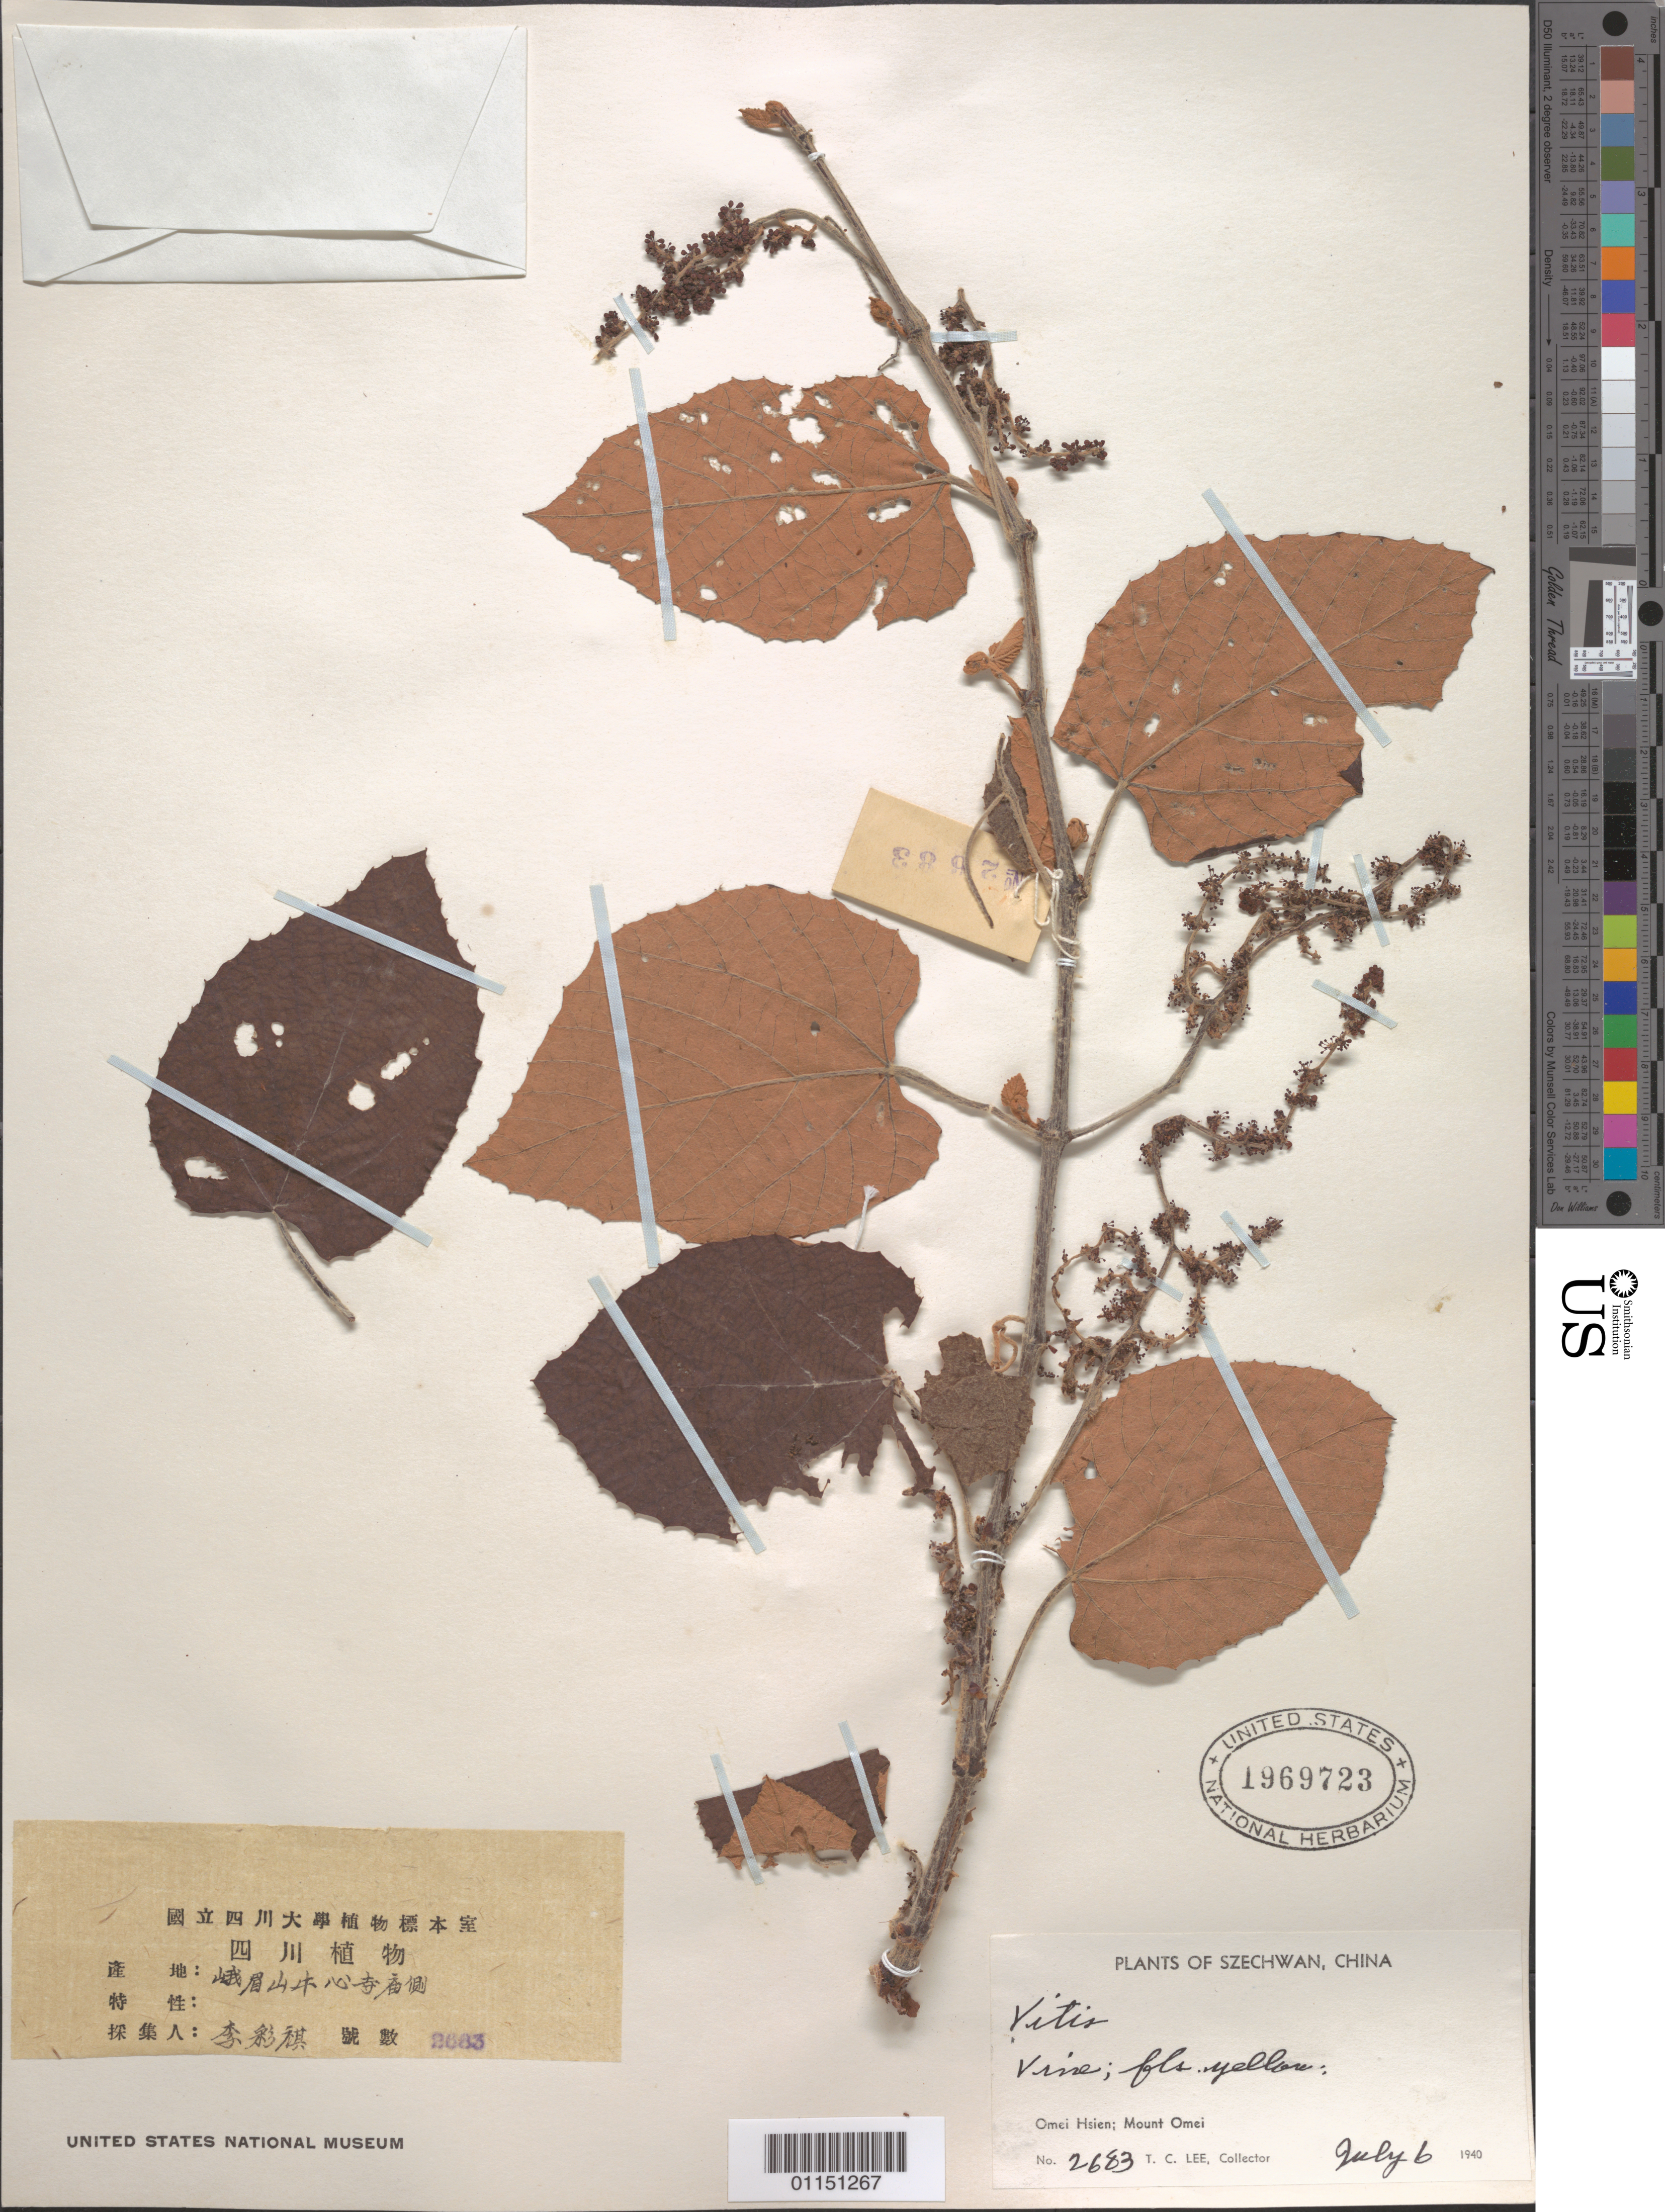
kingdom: Plantae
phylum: Tracheophyta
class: Magnoliopsida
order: Vitales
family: Vitaceae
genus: Vitis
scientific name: Vitis quinquangularis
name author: Rehder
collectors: T. Lee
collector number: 2683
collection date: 1940-07-06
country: China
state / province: Sichuan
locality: Omei Hsien; Mt Omei.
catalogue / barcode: US 1969723